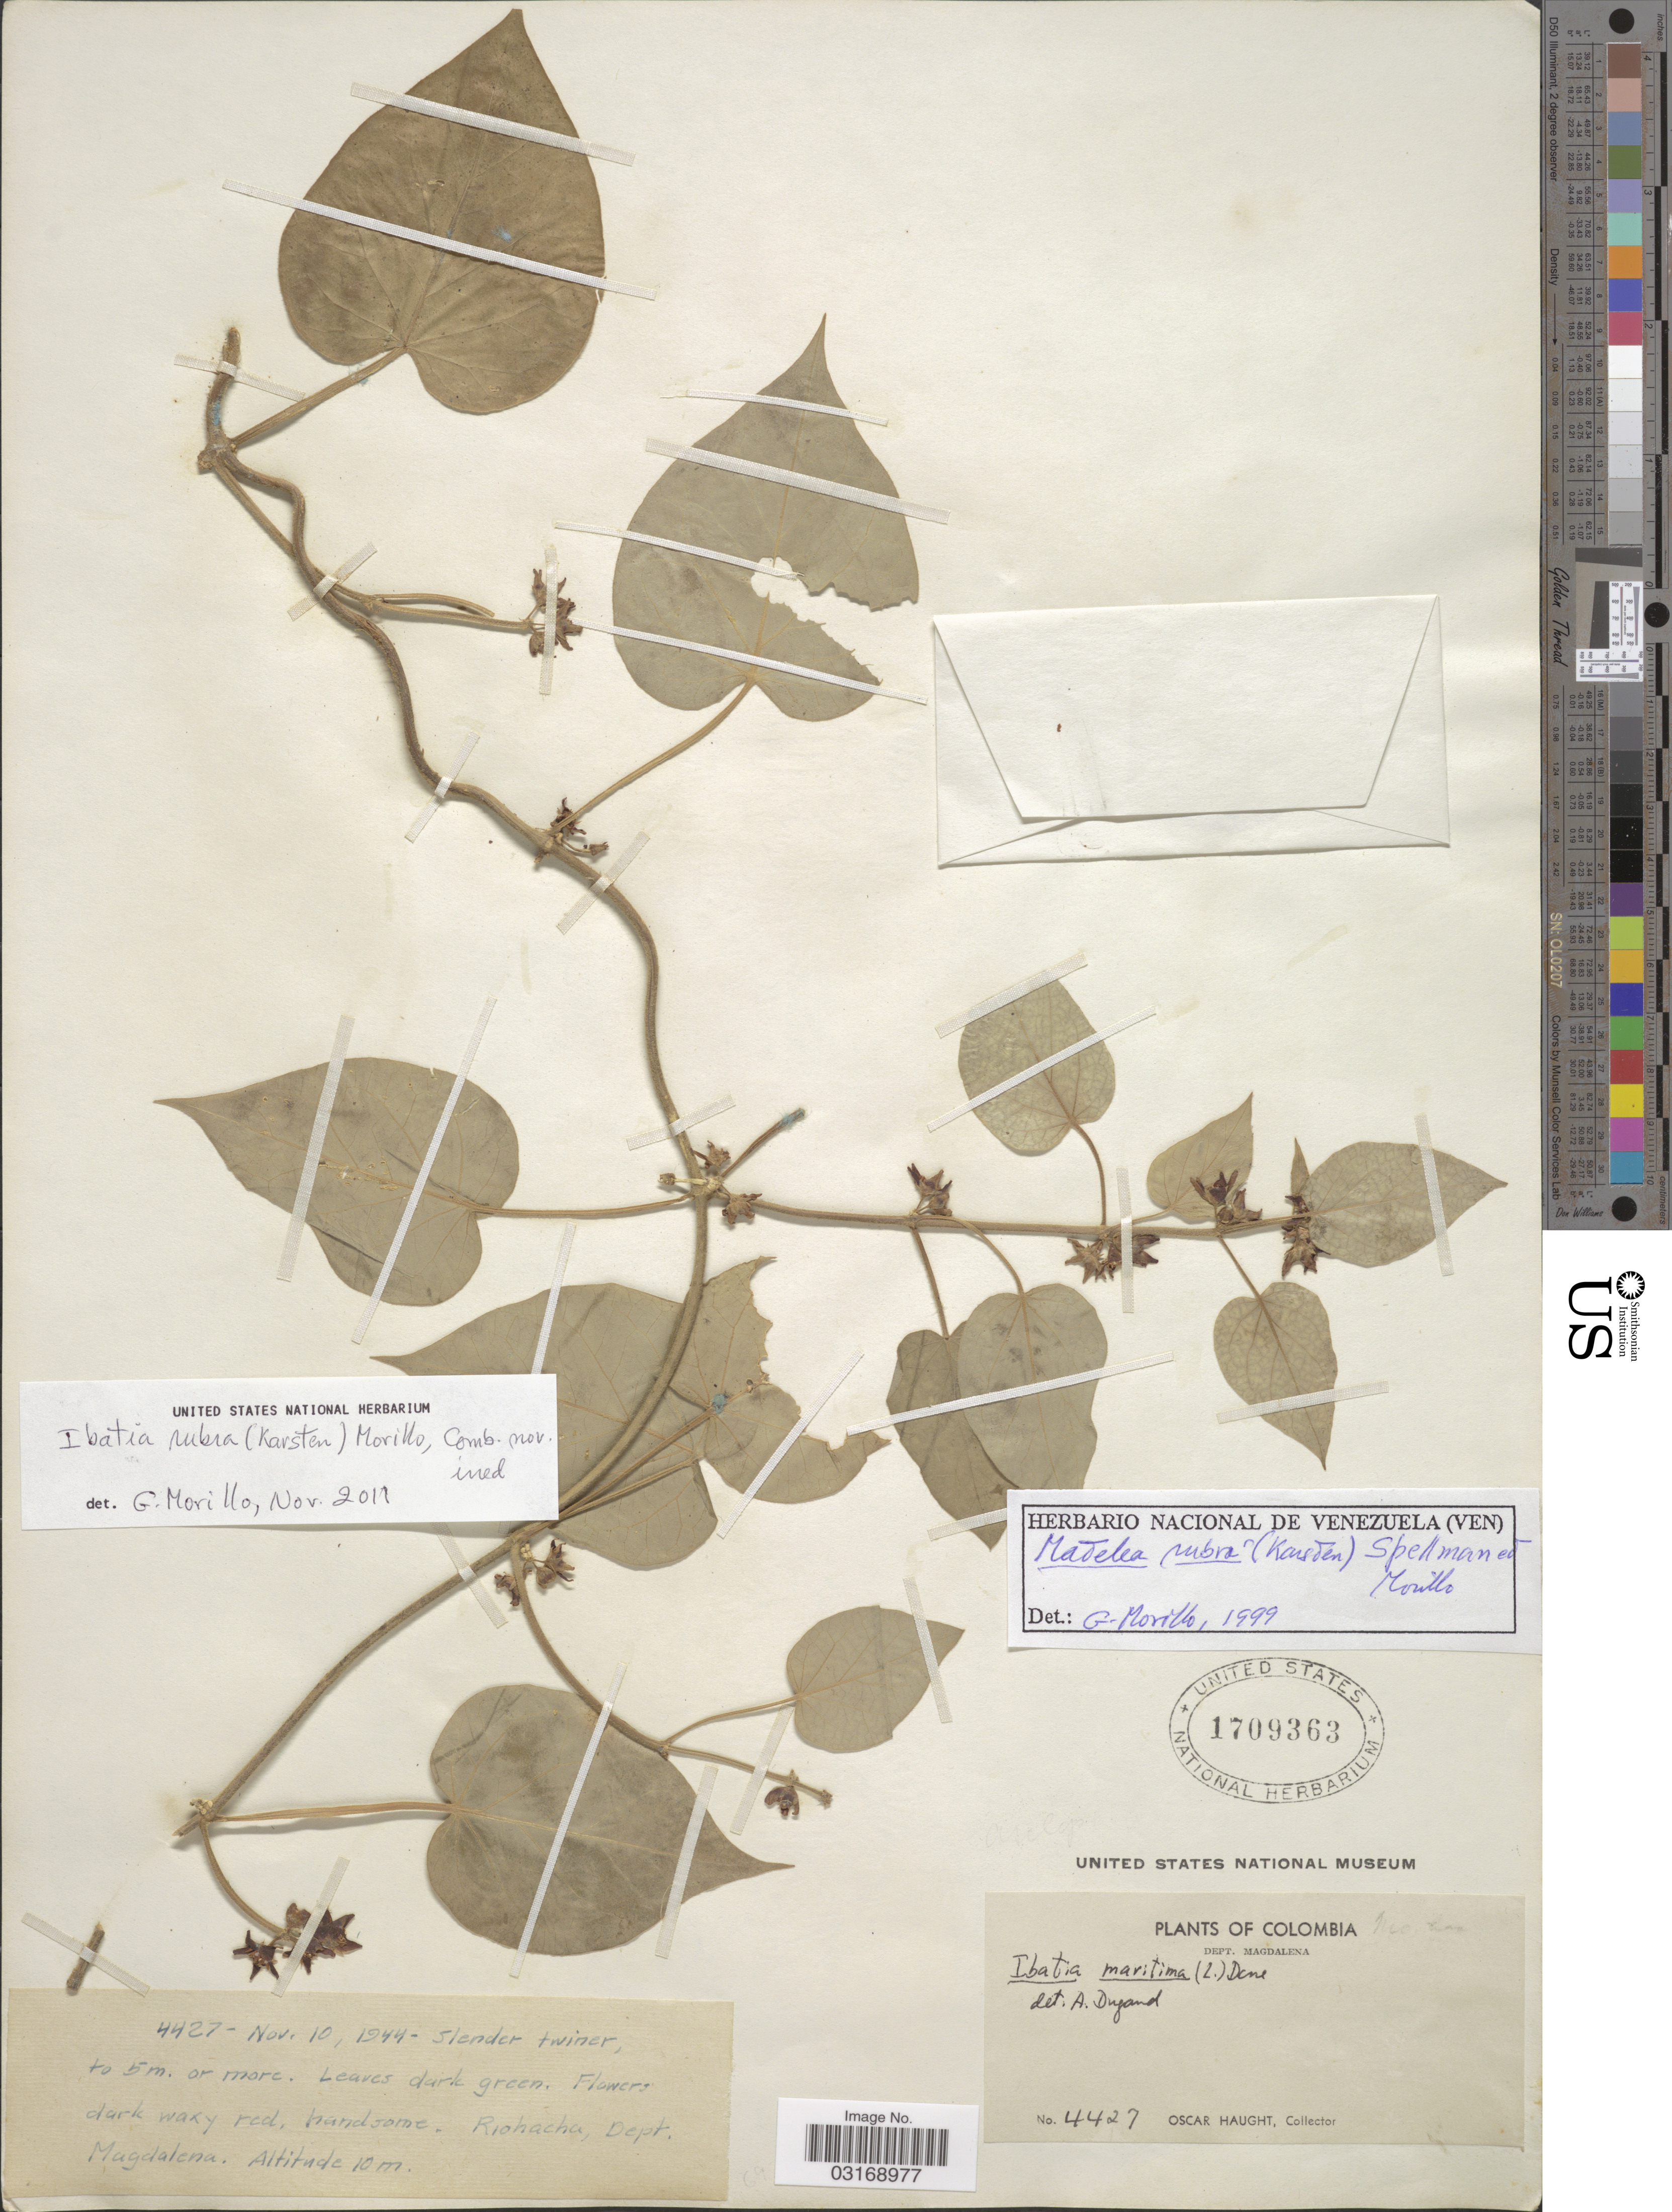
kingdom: Plantae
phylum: Tracheophyta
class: Magnoliopsida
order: Gentianales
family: Apocynaceae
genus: Ibatia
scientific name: Ibatia rubra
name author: (H. Karst.) Morillo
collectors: O. L. Haught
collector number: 4427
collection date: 1944-11-10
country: Colombia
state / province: Magdalena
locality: Riohacha, Dept. Magdalena.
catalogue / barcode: US 1709363